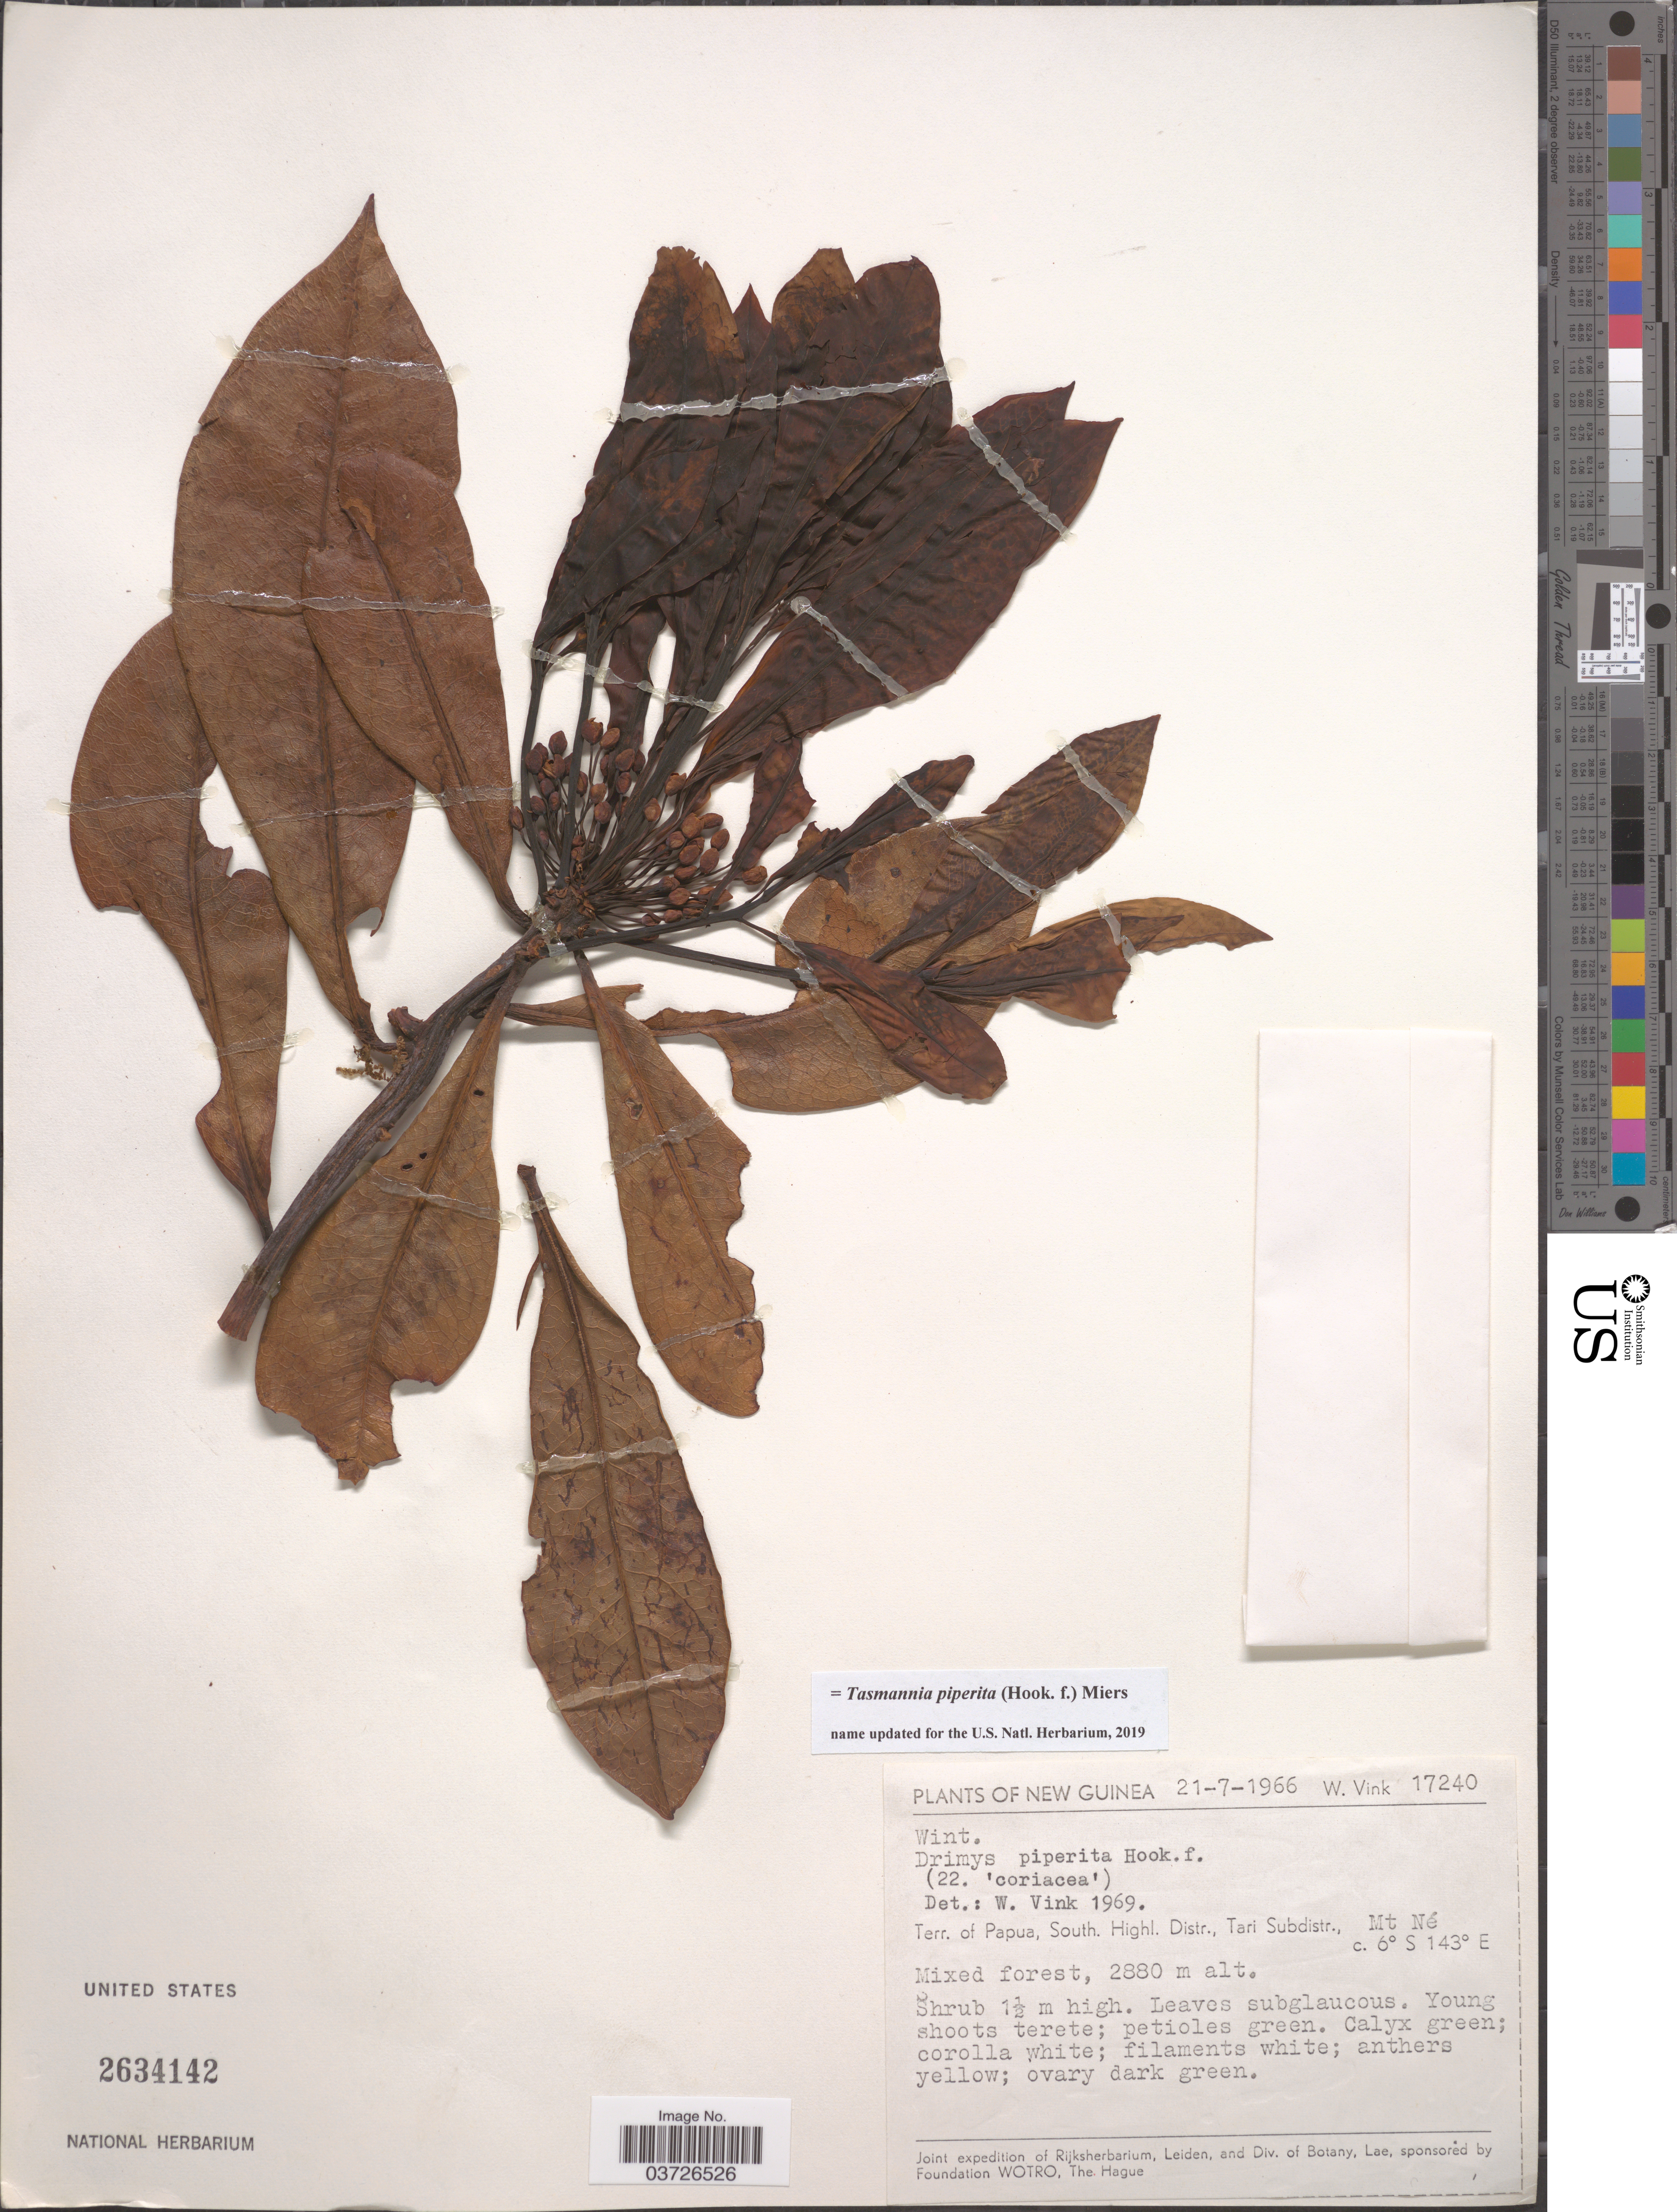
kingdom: Plantae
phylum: Tracheophyta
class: Magnoliopsida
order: Canellales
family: Winteraceae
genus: Tasmannia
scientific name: Tasmannia piperita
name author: (Hook. f.) Miers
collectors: W. Vink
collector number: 17240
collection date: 1966-07-21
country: Papua New Guinea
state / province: Southern Highlands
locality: New Guinea. Terr. of Papua, South. Highl. Distr., Tari Subdistr., Mt Né.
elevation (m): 2880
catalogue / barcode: US 2634142